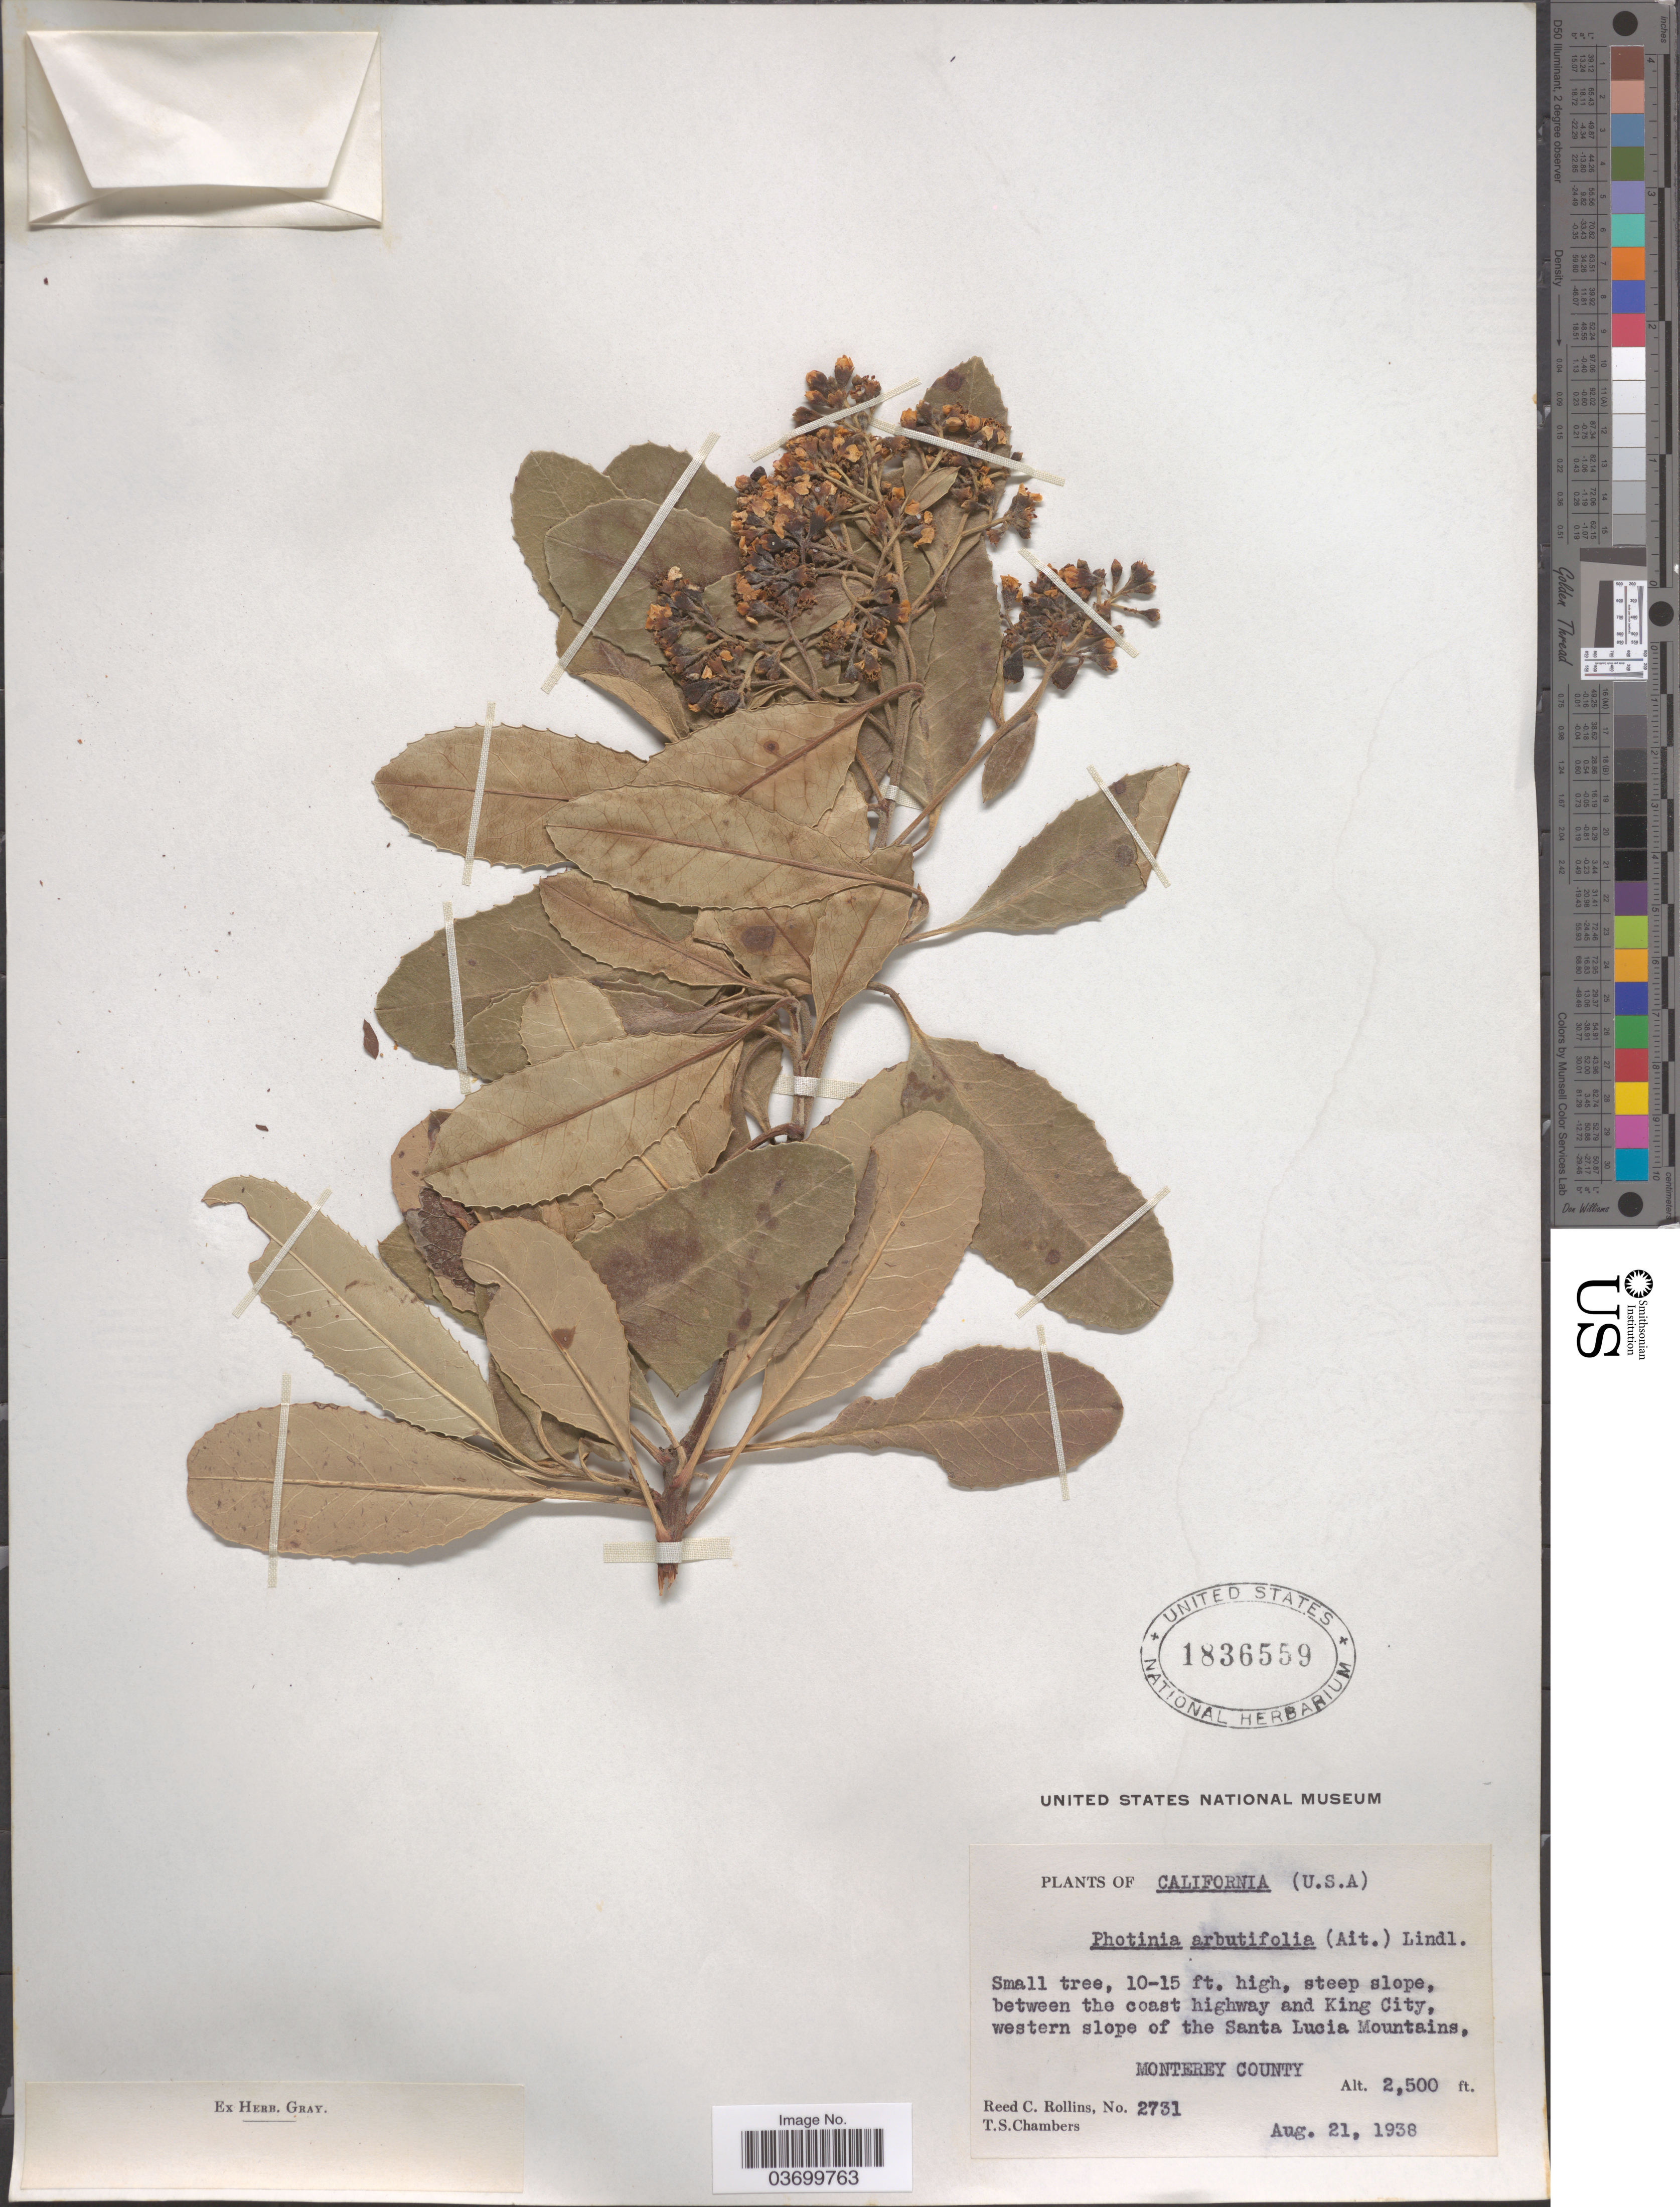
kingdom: Plantae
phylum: Tracheophyta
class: Magnoliopsida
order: Rosales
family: Rosaceae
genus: Heteromeles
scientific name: Heteromeles arbutifolia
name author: (Lindl.) Roemer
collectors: R. C. Rollins & T. Chambers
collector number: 2731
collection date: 1938-08-21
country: United States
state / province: California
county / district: Monterey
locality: Steep slope, between the coast highway and King City, western slope of the Santa Lucia Mountains. Monterey County.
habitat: steep slope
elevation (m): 762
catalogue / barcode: US 1836559